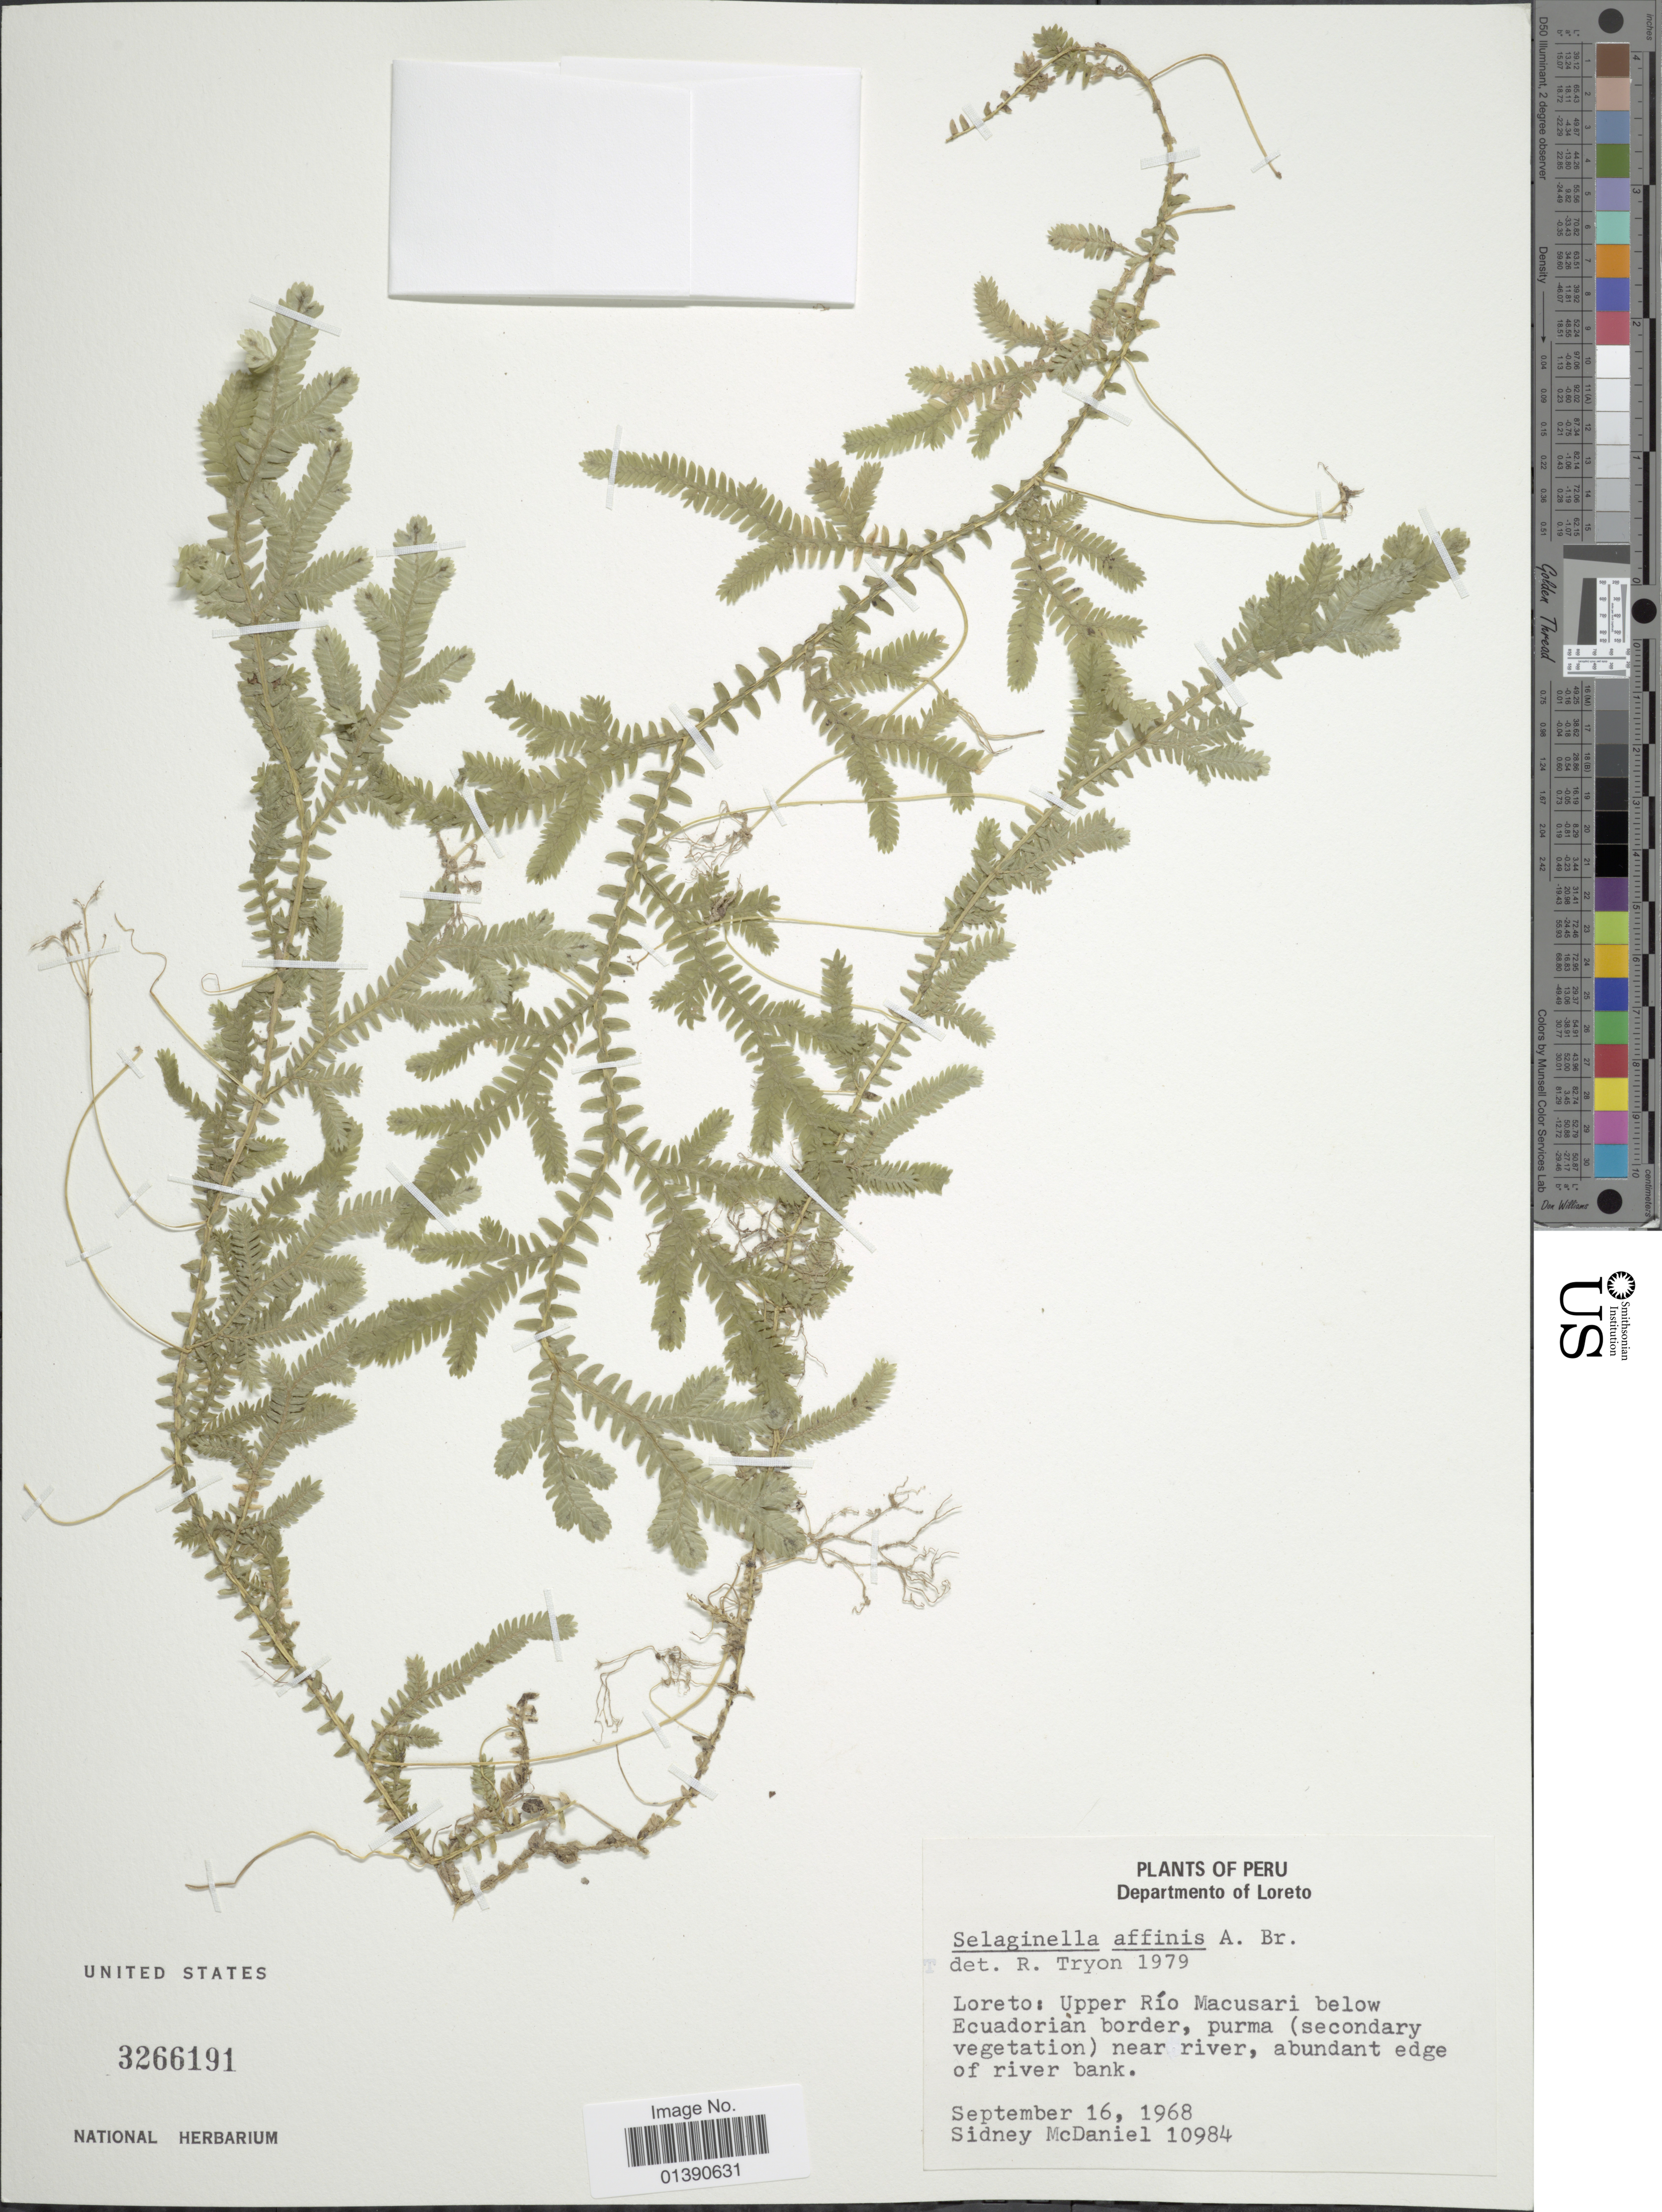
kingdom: Plantae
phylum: Tracheophyta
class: Lycopodiopsida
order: Selaginellales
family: Selaginellaceae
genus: Selaginella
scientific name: Selaginella epirrhizos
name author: Spring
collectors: S. McDaniel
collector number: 10984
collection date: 1968-09-16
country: Peru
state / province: Loreto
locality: Upper Río Macusari below Ecuadorian border, purma (secondary vegetation) near river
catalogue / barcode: US 3266191